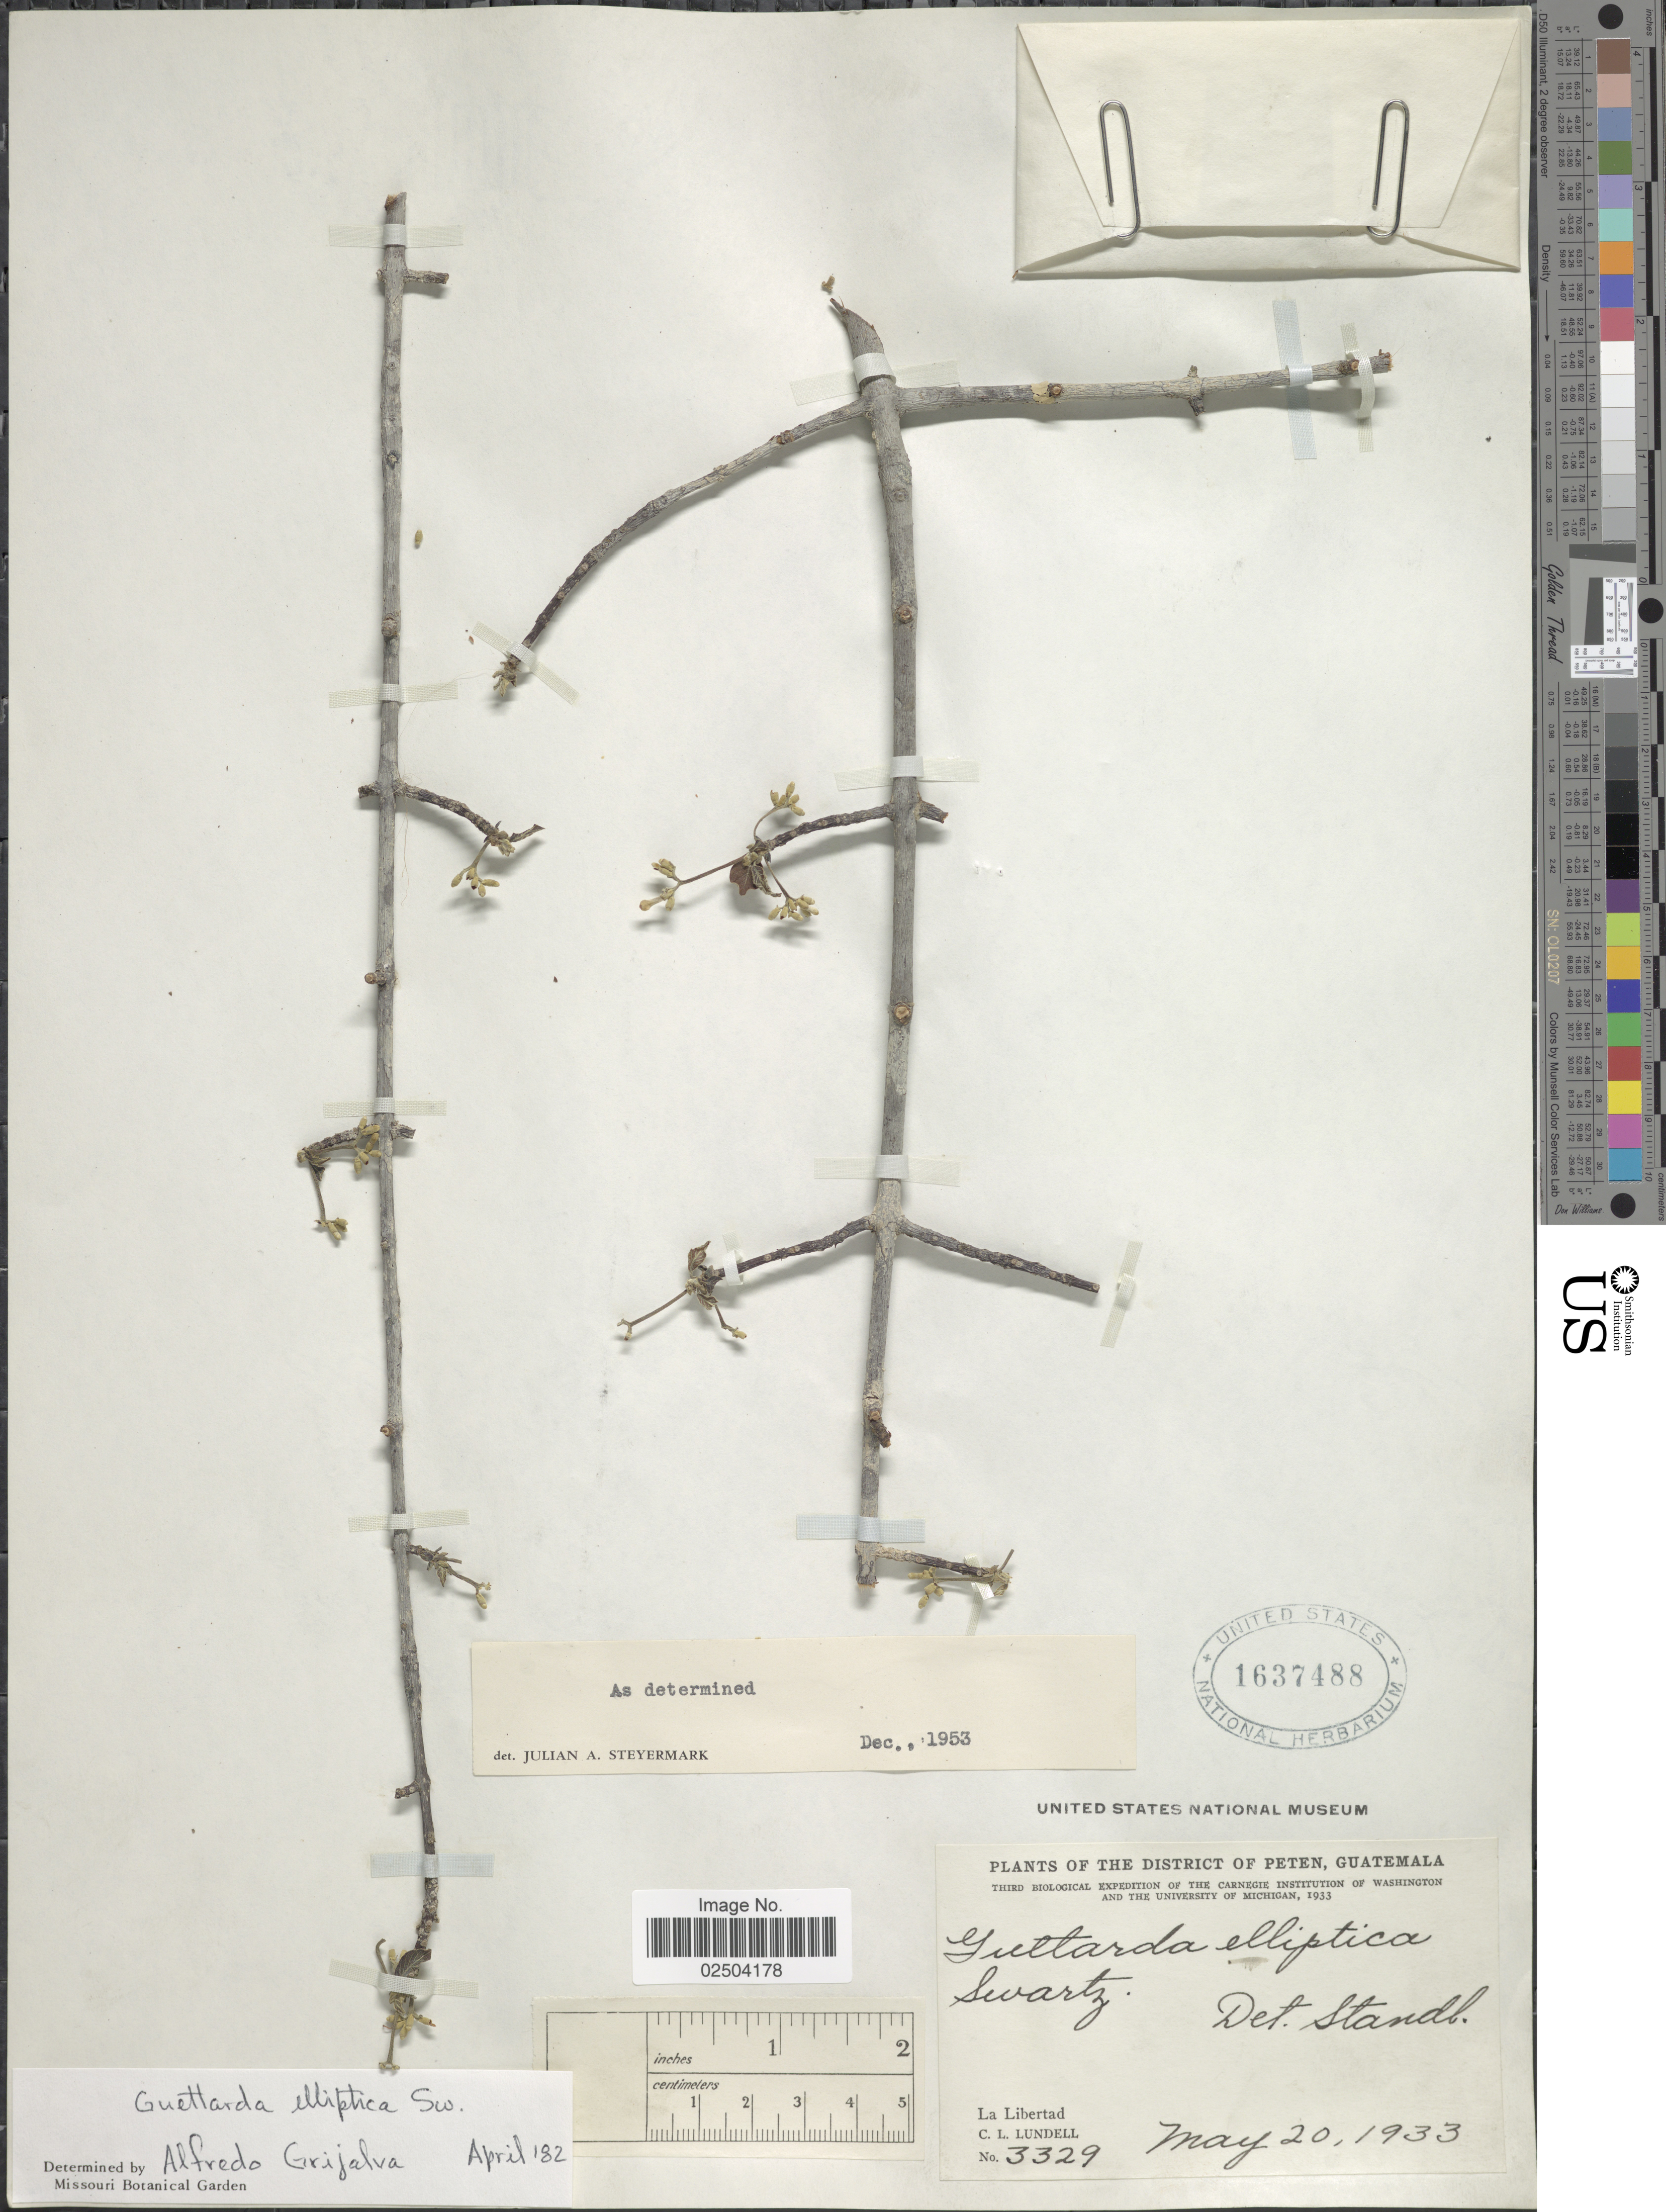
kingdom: Plantae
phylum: Tracheophyta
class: Magnoliopsida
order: Gentianales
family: Rubiaceae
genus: Guettarda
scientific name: Guettarda elliptica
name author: Sw.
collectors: C. L. Lundell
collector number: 3329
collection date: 1933-05-20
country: Guatemala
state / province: El Petén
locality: District of Peten. La Libertad.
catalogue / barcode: US 1637488